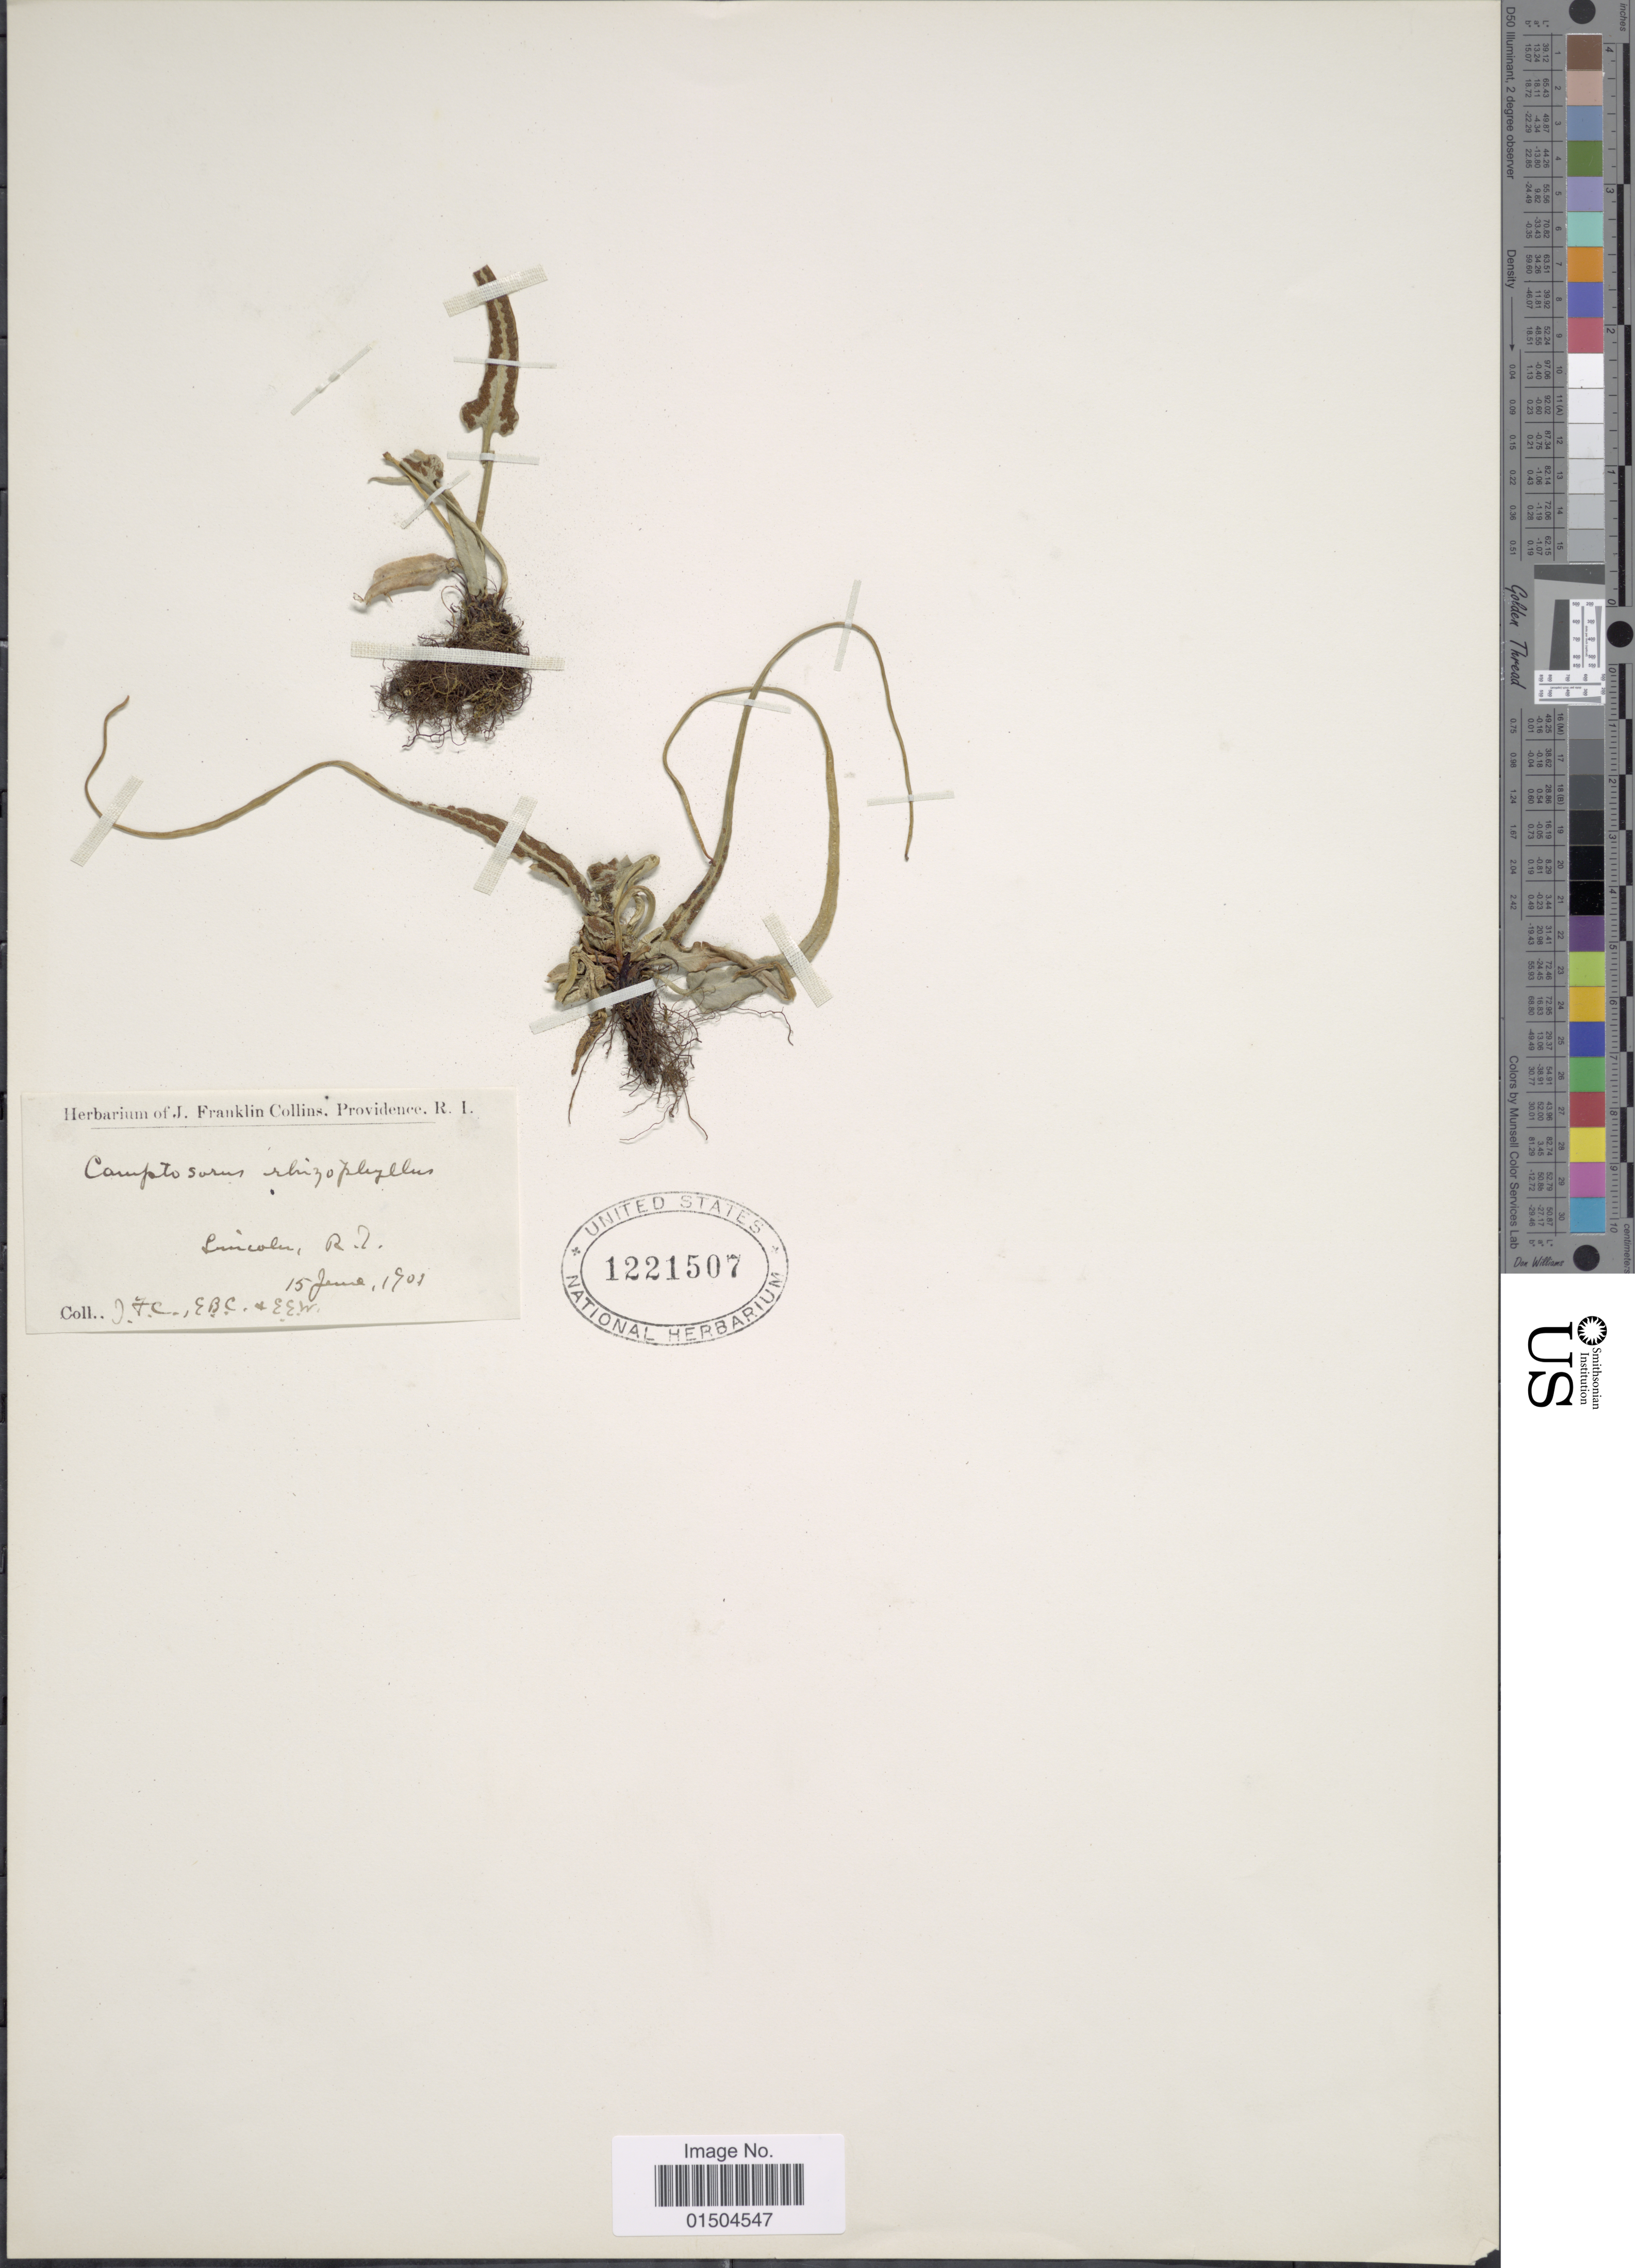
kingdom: Plantae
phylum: Tracheophyta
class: Polypodiopsida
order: Polypodiales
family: Aspleniaceae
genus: Asplenium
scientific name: Asplenium rhizophyllum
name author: L.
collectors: J. Collins, E. B. C & E. E. W.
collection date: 1901-06-15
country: United States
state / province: Rhode Island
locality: Lincoln.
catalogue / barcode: US 1221507